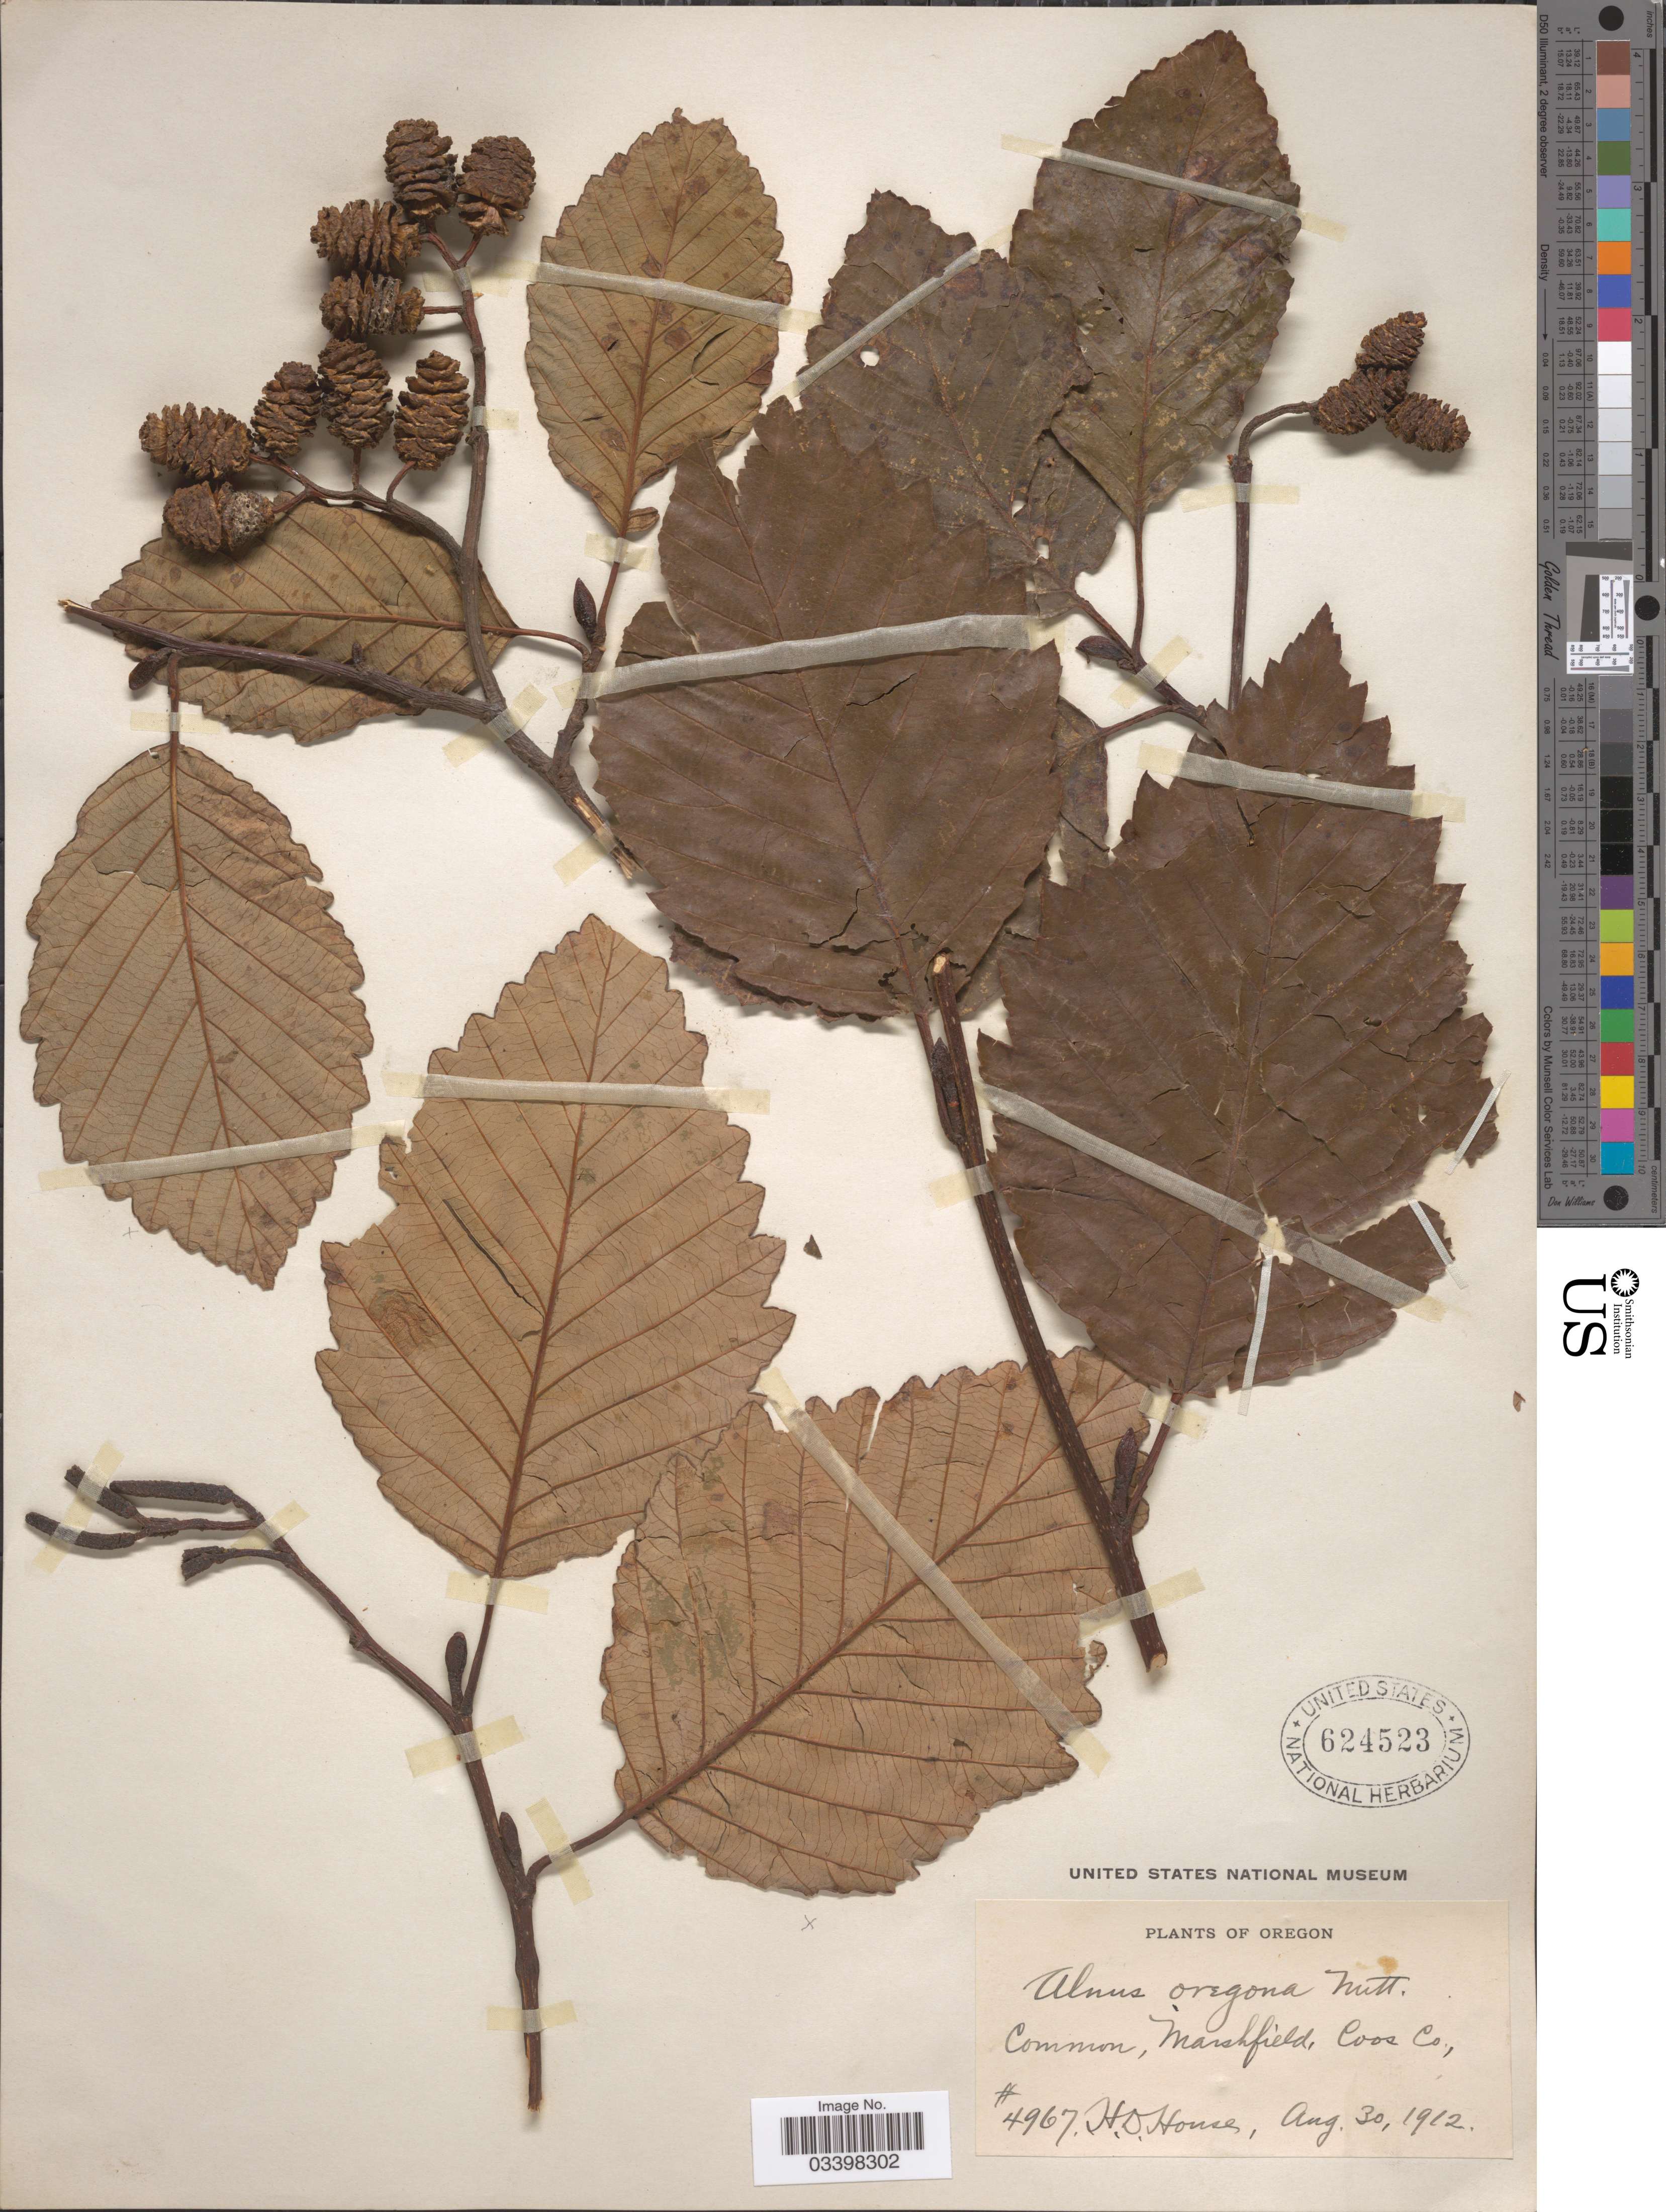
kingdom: Plantae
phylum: Tracheophyta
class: Magnoliopsida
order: Fagales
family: Betulaceae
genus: Alnus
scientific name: Alnus rubra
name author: Bong.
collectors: H. D. House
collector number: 4967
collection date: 1912-08-30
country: United States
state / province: Oregon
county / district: Coos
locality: Marshfield, Coos Co.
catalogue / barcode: US 624523